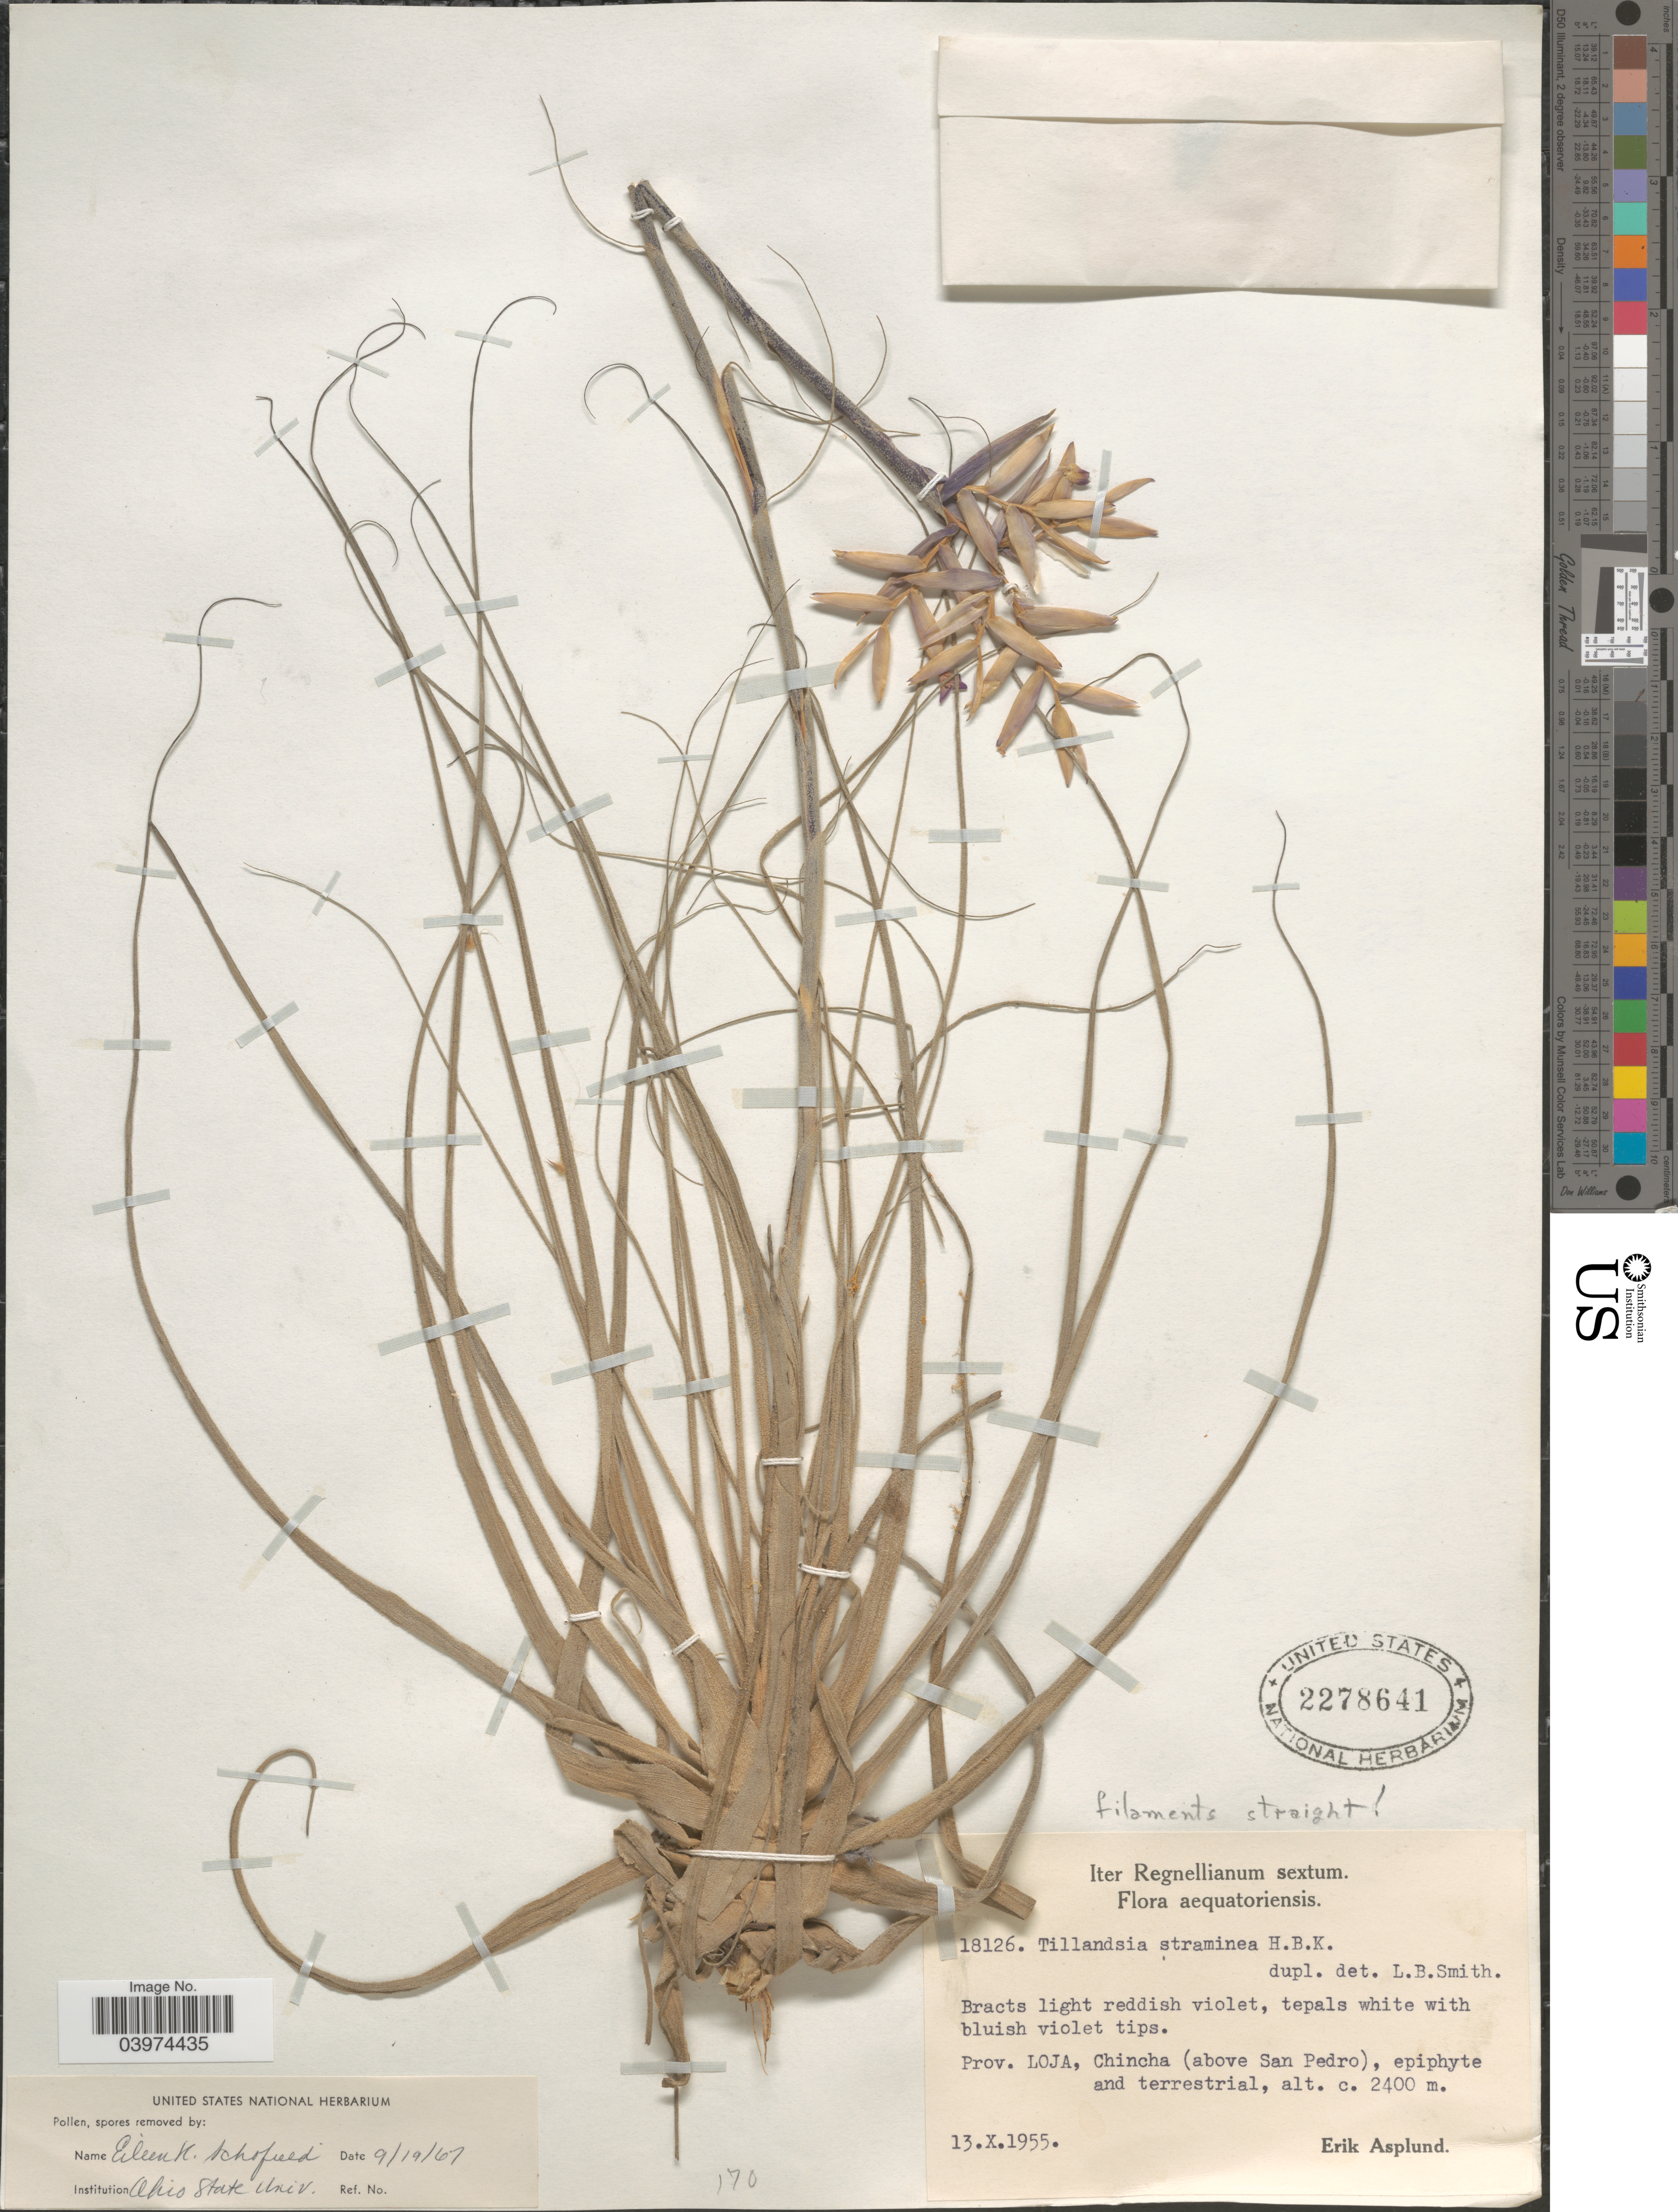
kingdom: Plantae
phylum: Tracheophyta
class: Liliopsida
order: Poales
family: Bromeliaceae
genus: Tillandsia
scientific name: Tillandsia straminea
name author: Kunth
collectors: E. Asplund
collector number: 18126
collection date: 1955-10-13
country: Ecuador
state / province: Loja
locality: Iter Regnellianum sextum. Aequatoriensis. Chincha (above San Pedro).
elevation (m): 2400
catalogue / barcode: US 2278641